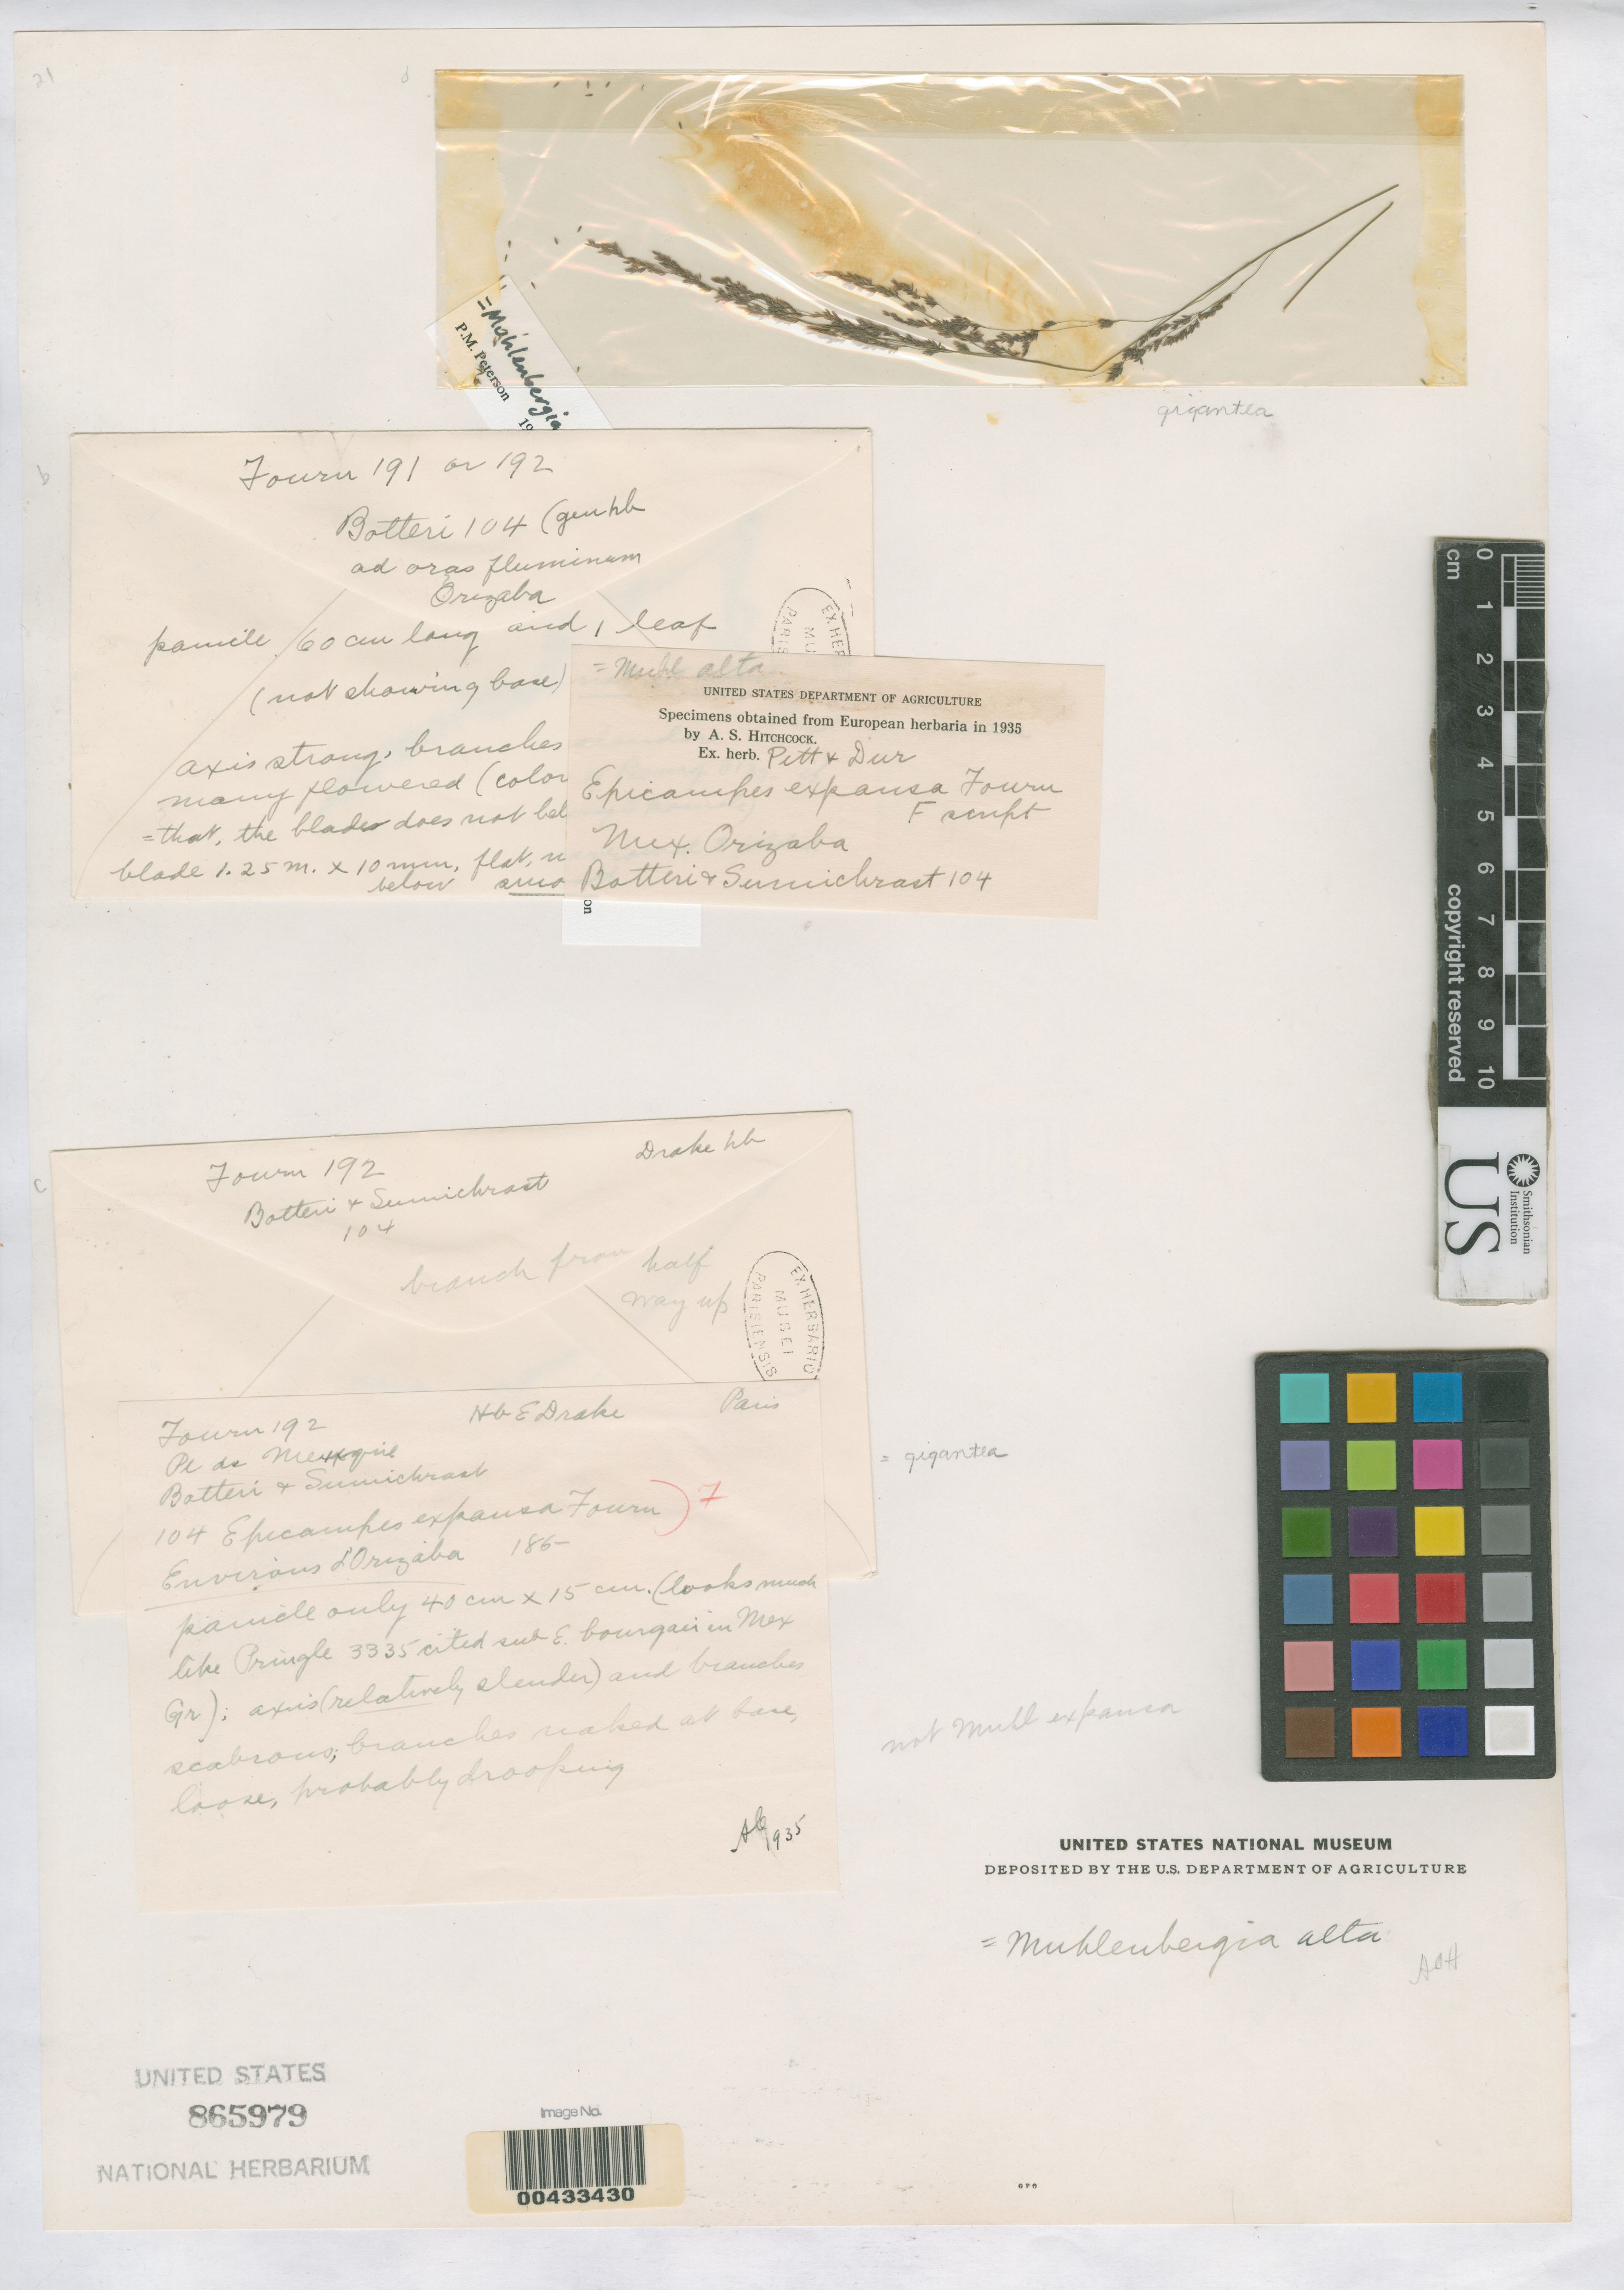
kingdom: Plantae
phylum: Tracheophyta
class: Liliopsida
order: Poales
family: Poaceae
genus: Epicampes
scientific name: Epicampes expansa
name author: E. Fourn.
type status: Type Fragment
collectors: E. Fournier & A. Sumicrast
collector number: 104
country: Mexico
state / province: Veracruz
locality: Orizaba.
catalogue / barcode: US 865979